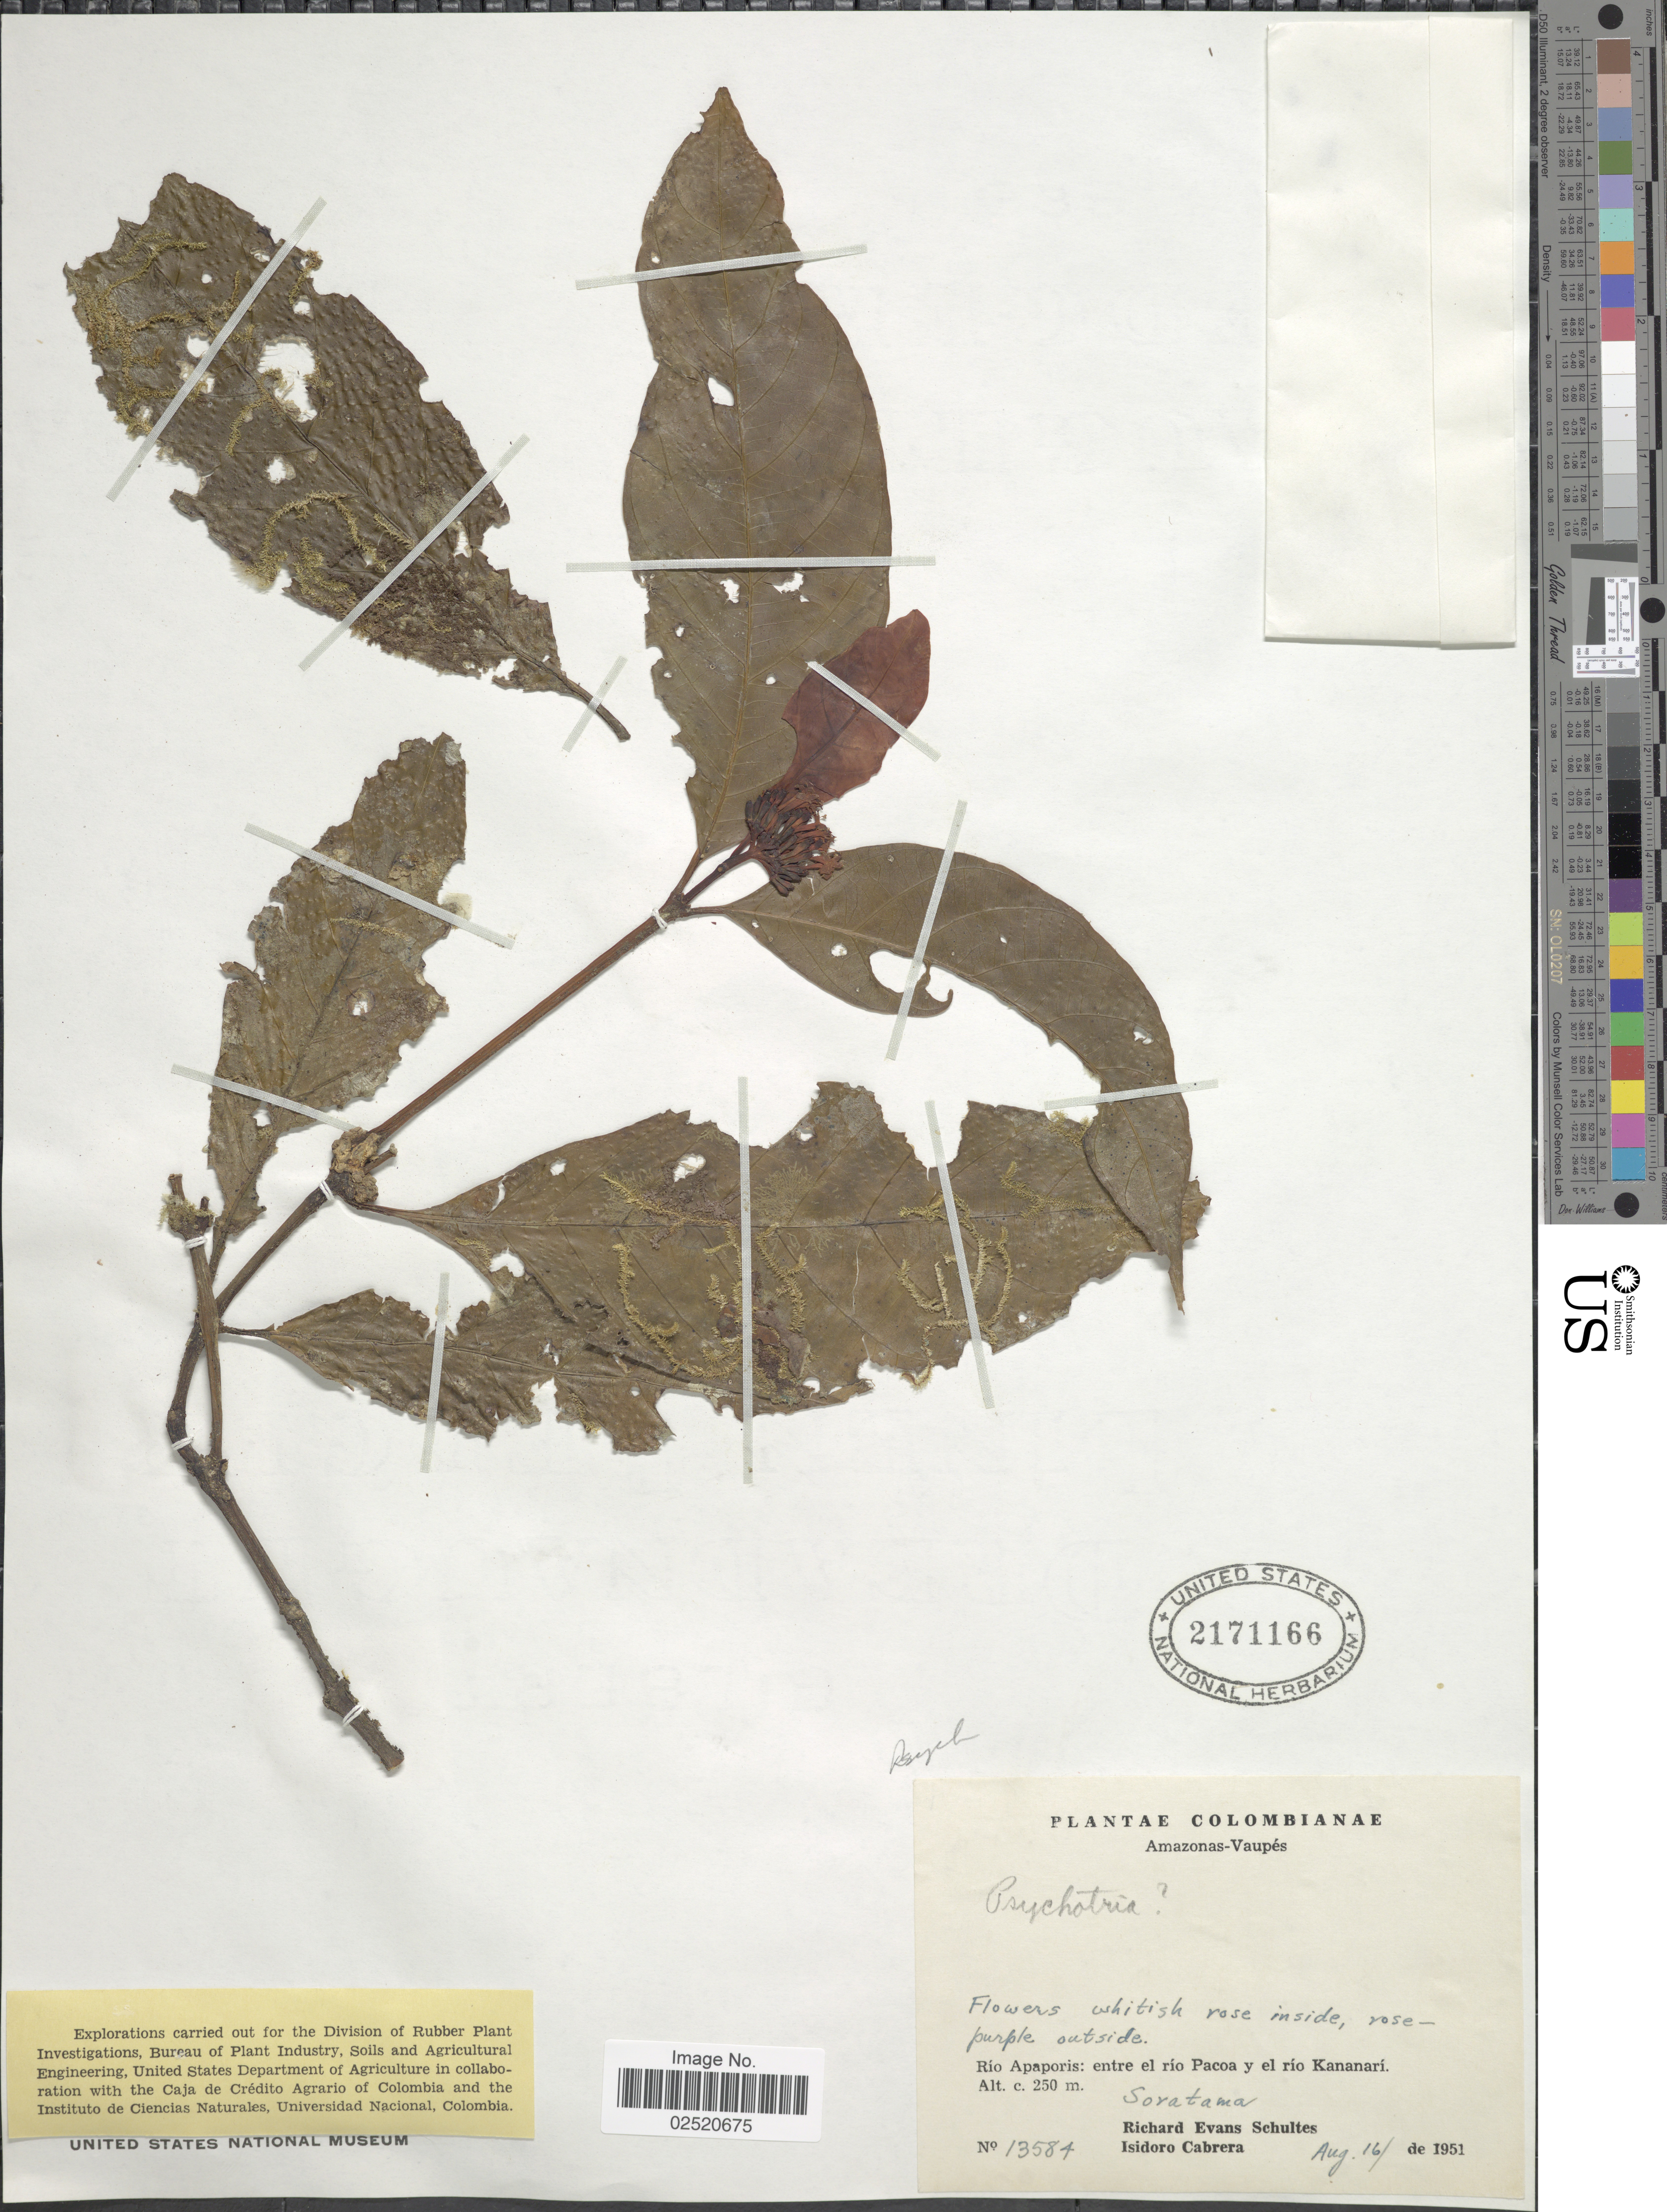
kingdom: Plantae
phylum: Tracheophyta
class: Magnoliopsida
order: Gentianales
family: Rubiaceae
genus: Psychotria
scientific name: Psychotria sp.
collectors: R. E. Schultes & I. Cabrera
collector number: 13584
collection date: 1951-08-16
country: Colombia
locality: Amazonas-Vaupés. Río Apaporis: entre el río Pacoa y el río Kananarí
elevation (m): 250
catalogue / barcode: US 2171166